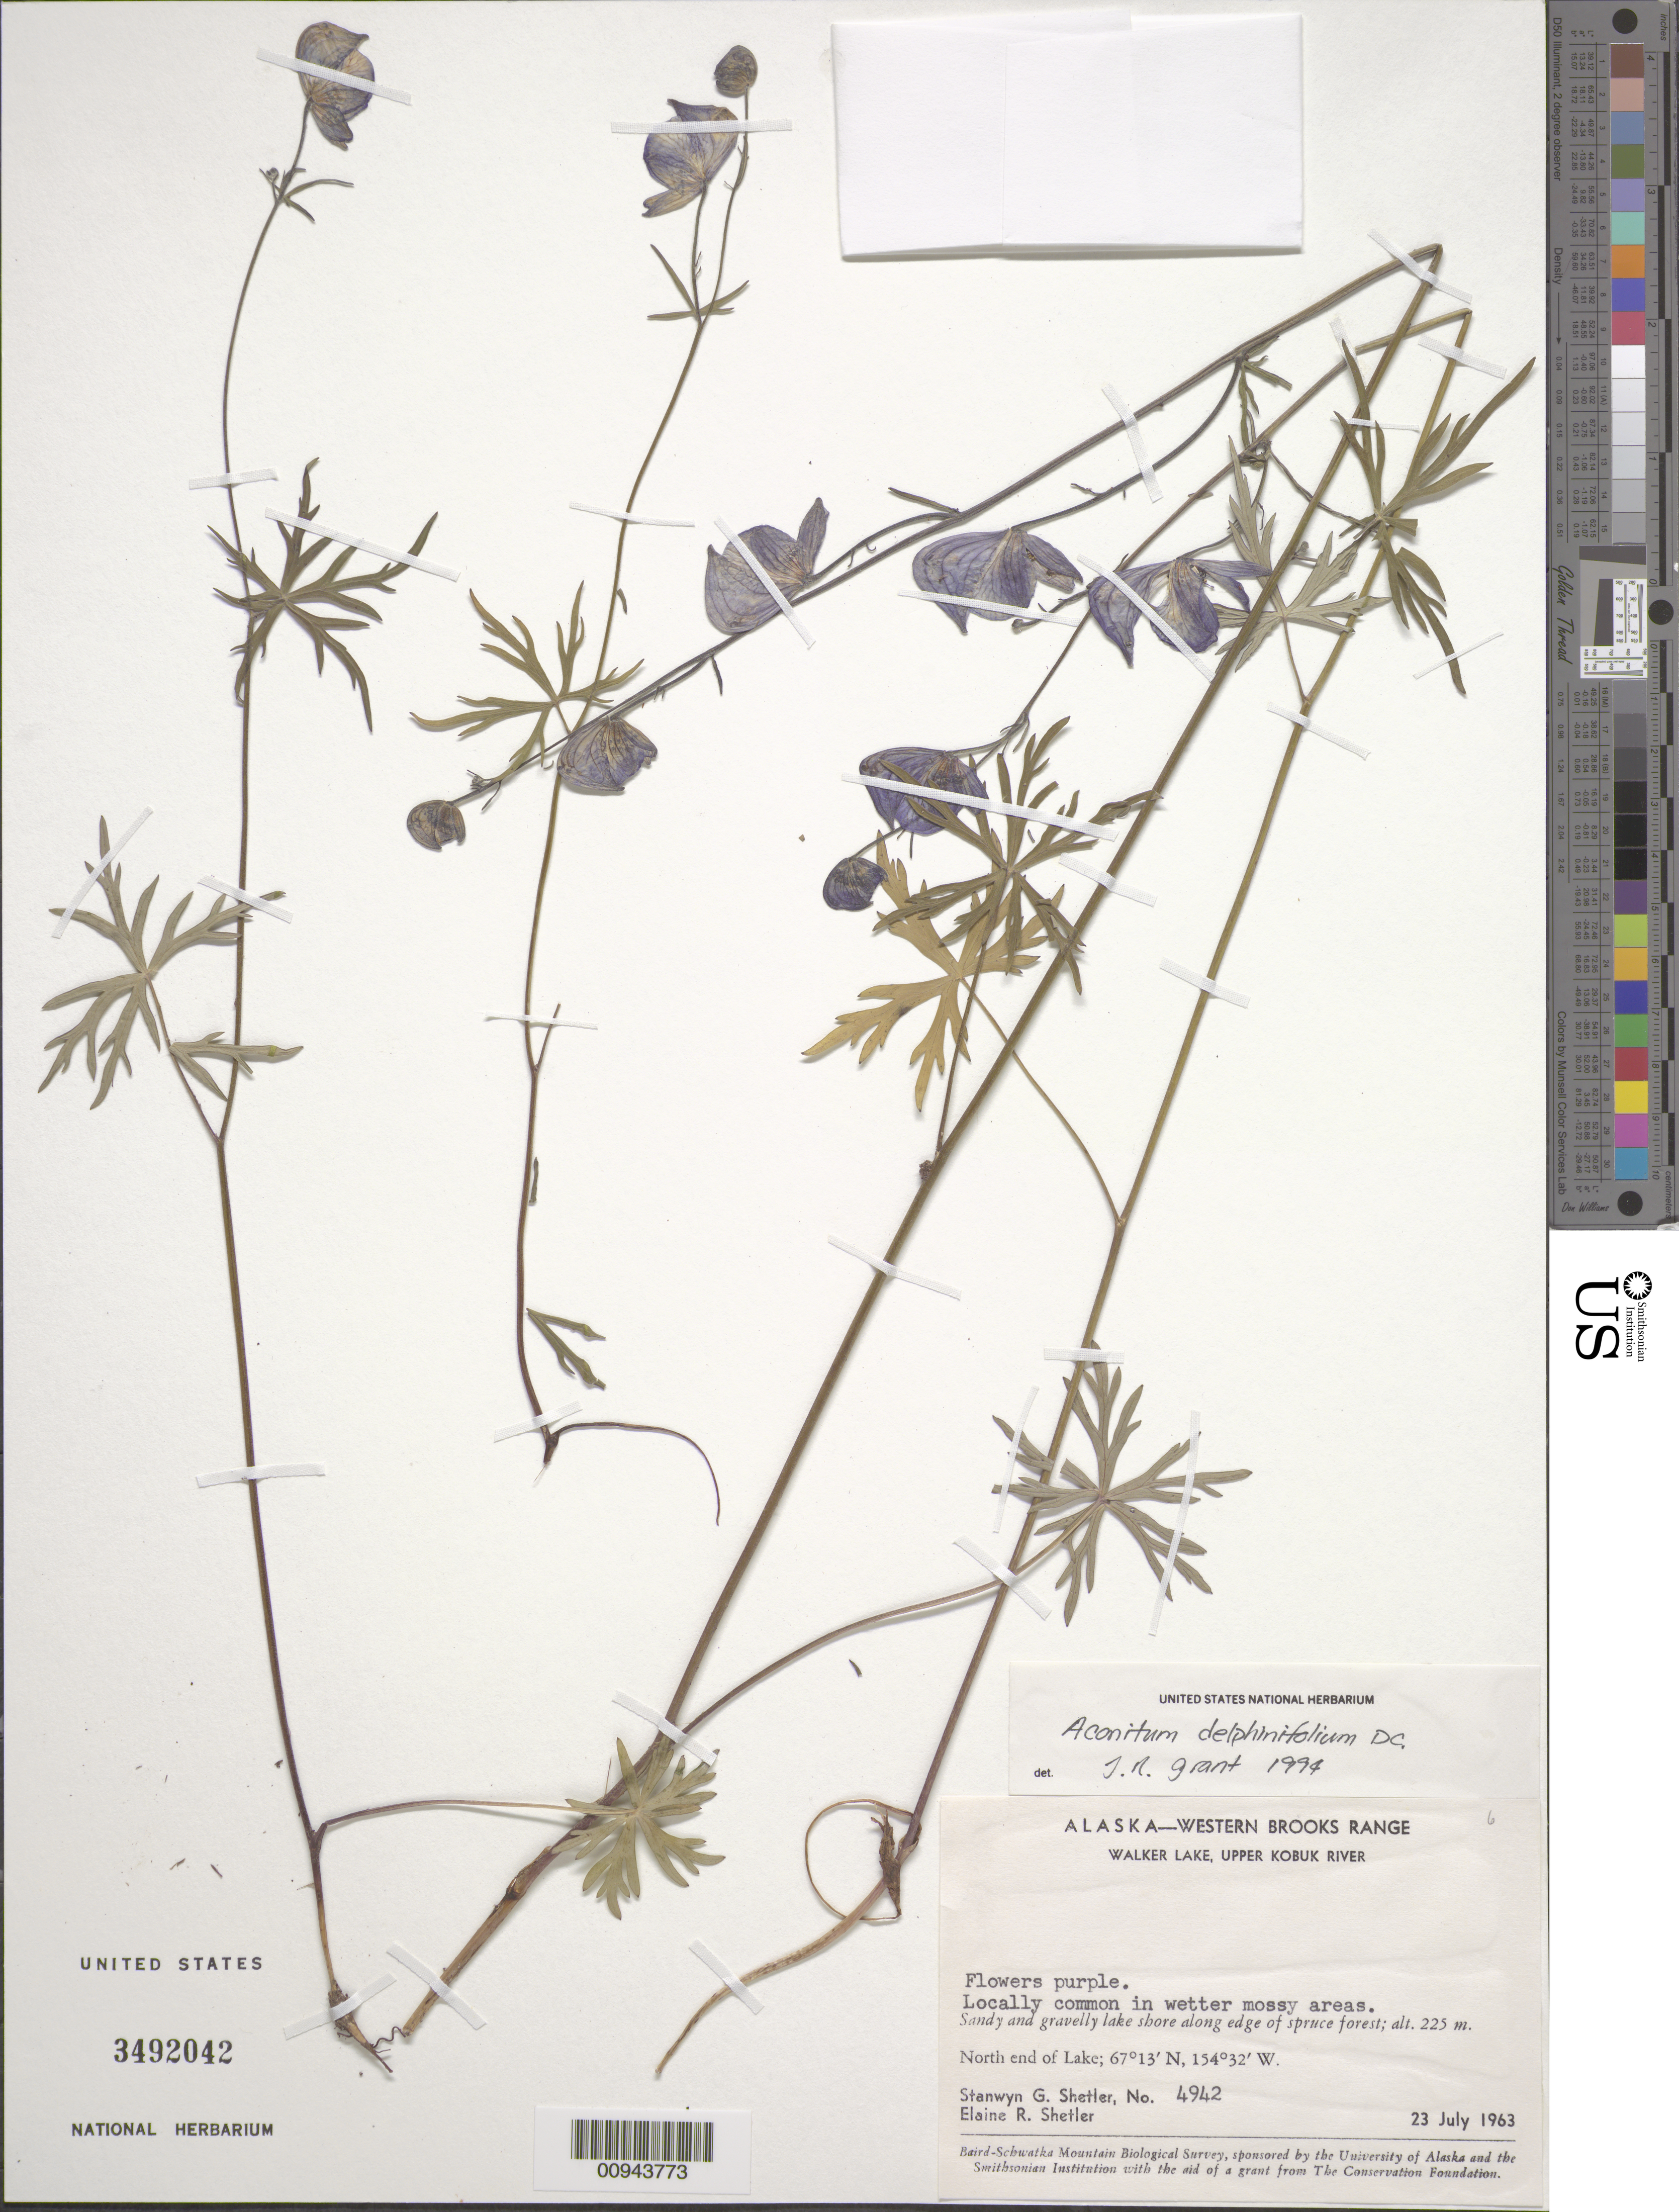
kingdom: Plantae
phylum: Tracheophyta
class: Magnoliopsida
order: Ranunculales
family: Ranunculaceae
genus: Aconitum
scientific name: Aconitum delphinifolium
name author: DC.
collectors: S. Shetler & E. R. Shetler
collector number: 4942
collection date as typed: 23 Jul 1963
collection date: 1963-07-23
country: United States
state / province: Alaska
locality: North end of Walker Lake. Western Brooks Range, Upper Kobuk River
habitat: Sandy and gravelly lake shore along edge of spruce forest. Locally common in wet mossy areas.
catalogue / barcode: US 3492042